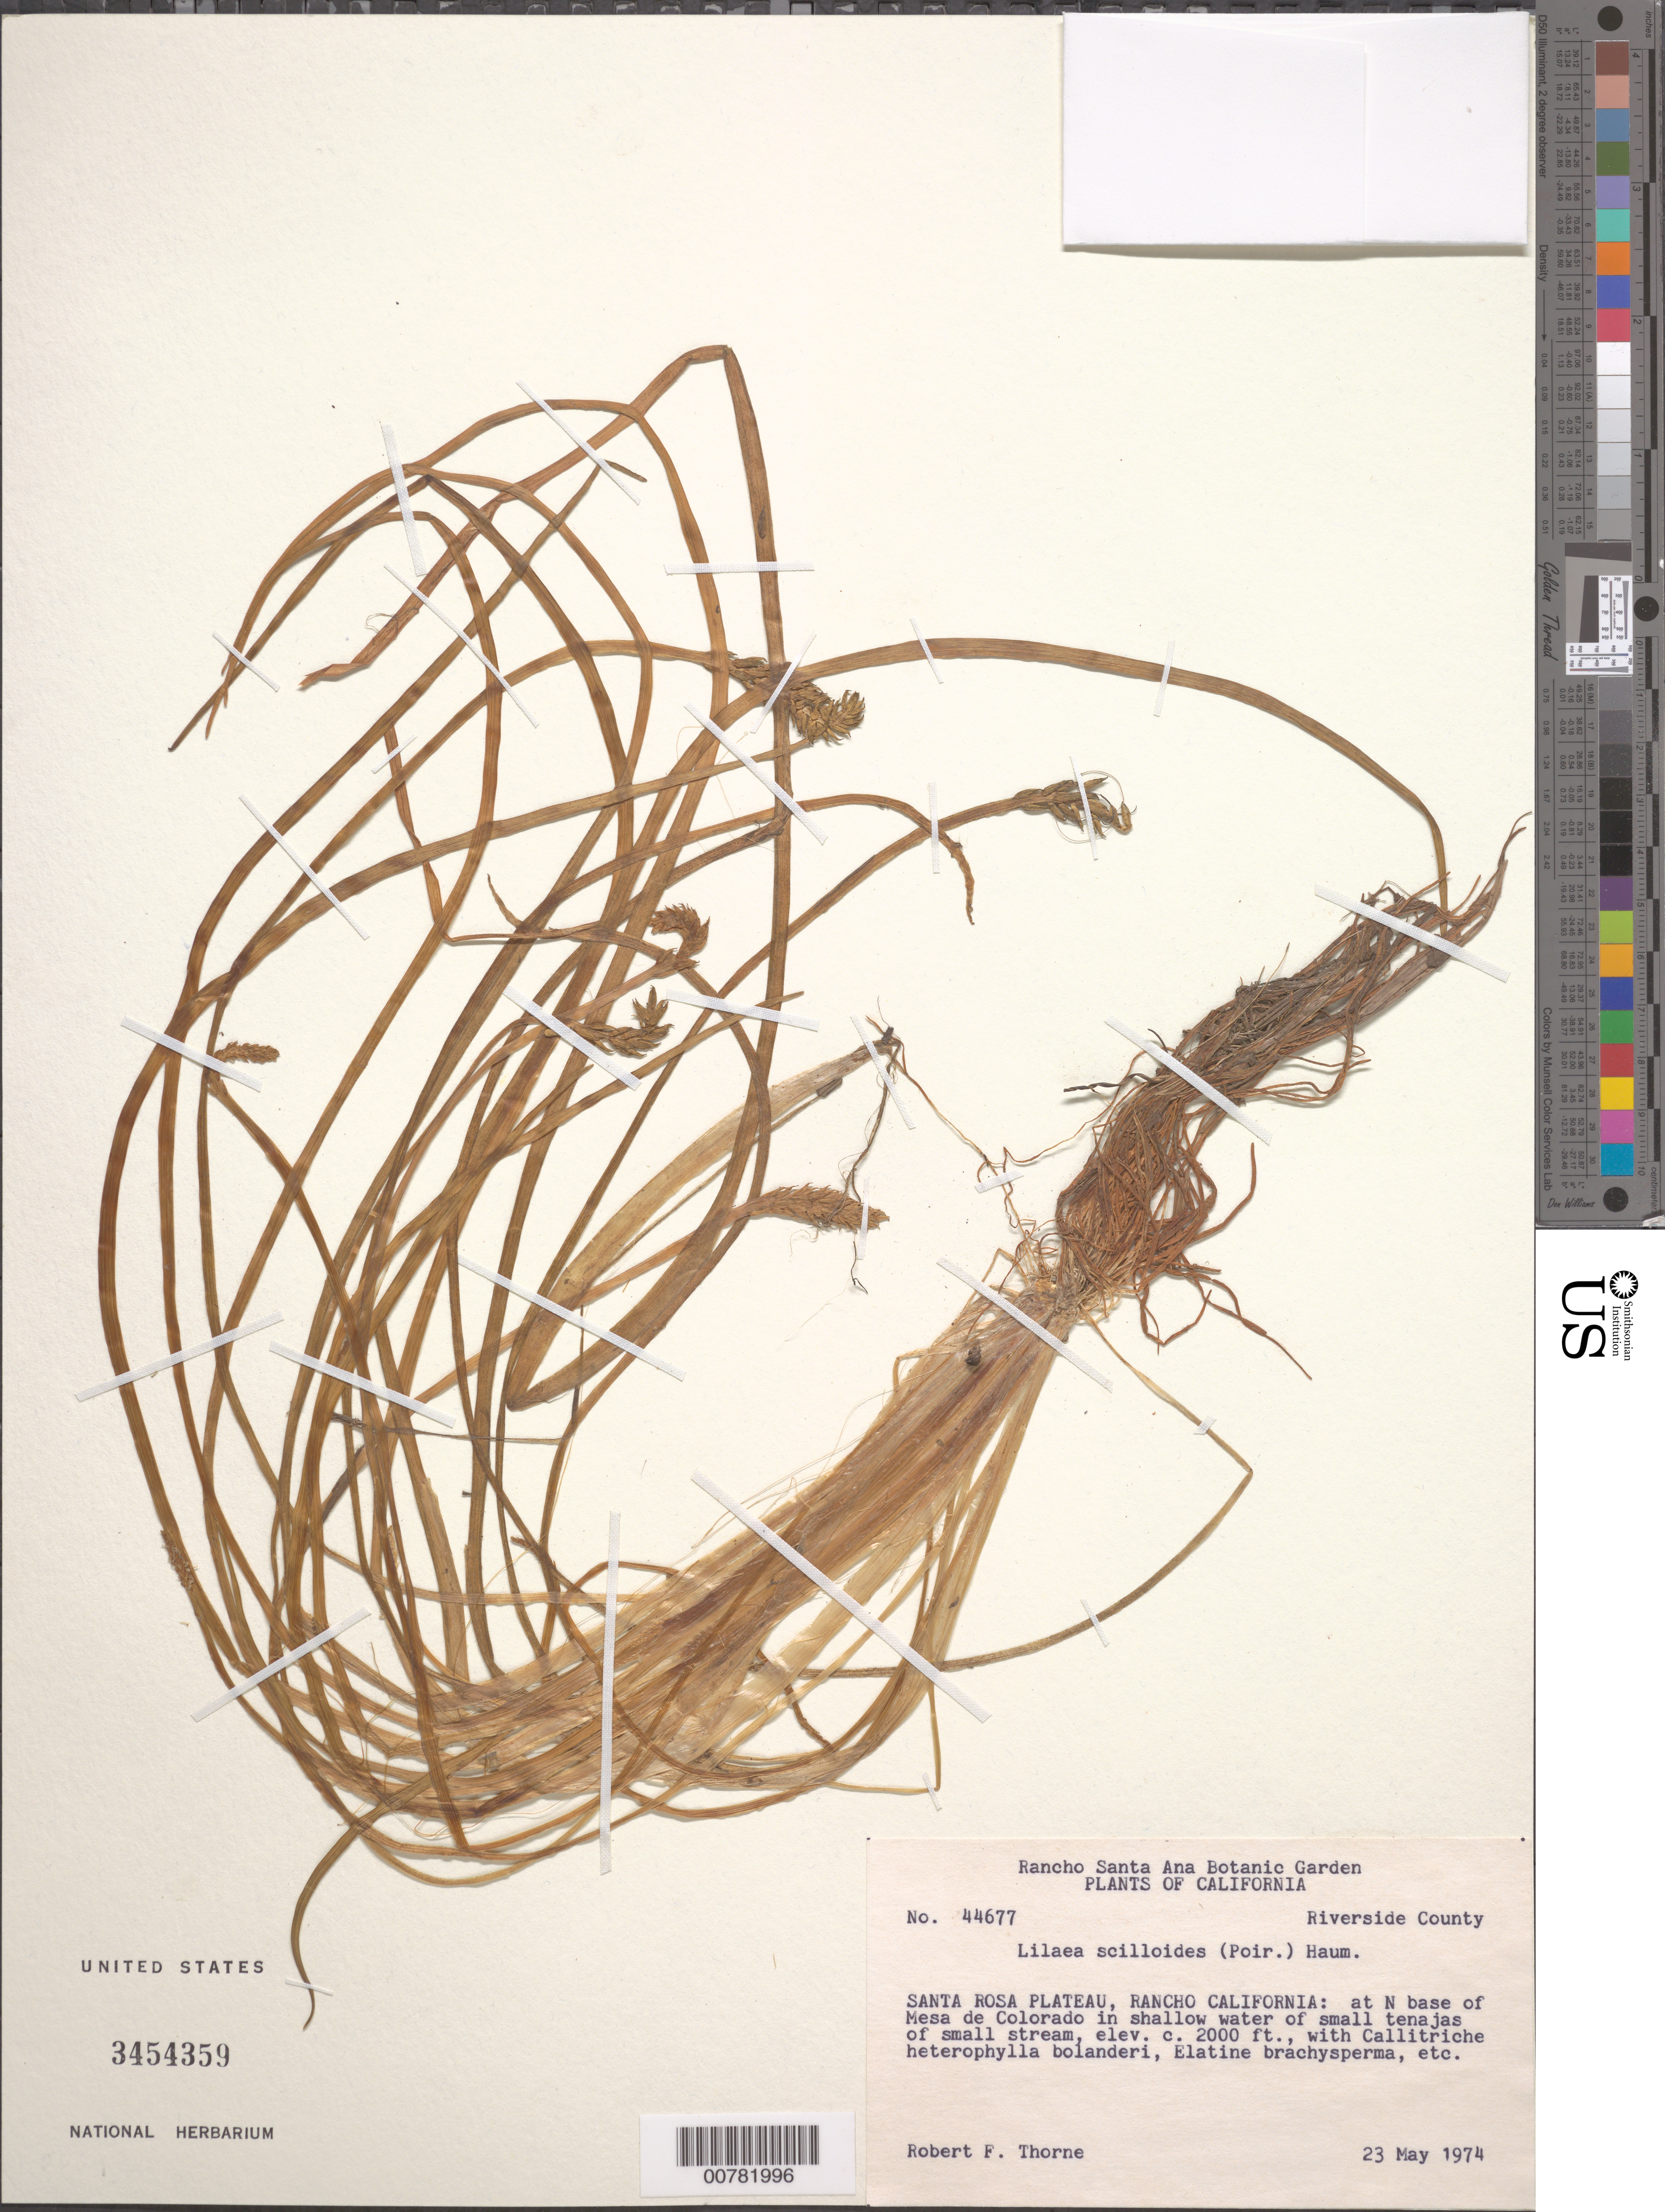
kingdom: Plantae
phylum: Tracheophyta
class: Liliopsida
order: Alismatales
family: Juncaginaceae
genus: Triglochin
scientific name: Triglochin scilloides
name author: (Poir.) Mering & Kadereit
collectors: R. F. Thorne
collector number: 44677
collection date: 1974-05-23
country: United States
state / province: California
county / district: Riverside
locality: Riverside County. Santa Rosa Plateau, Rancho California: at N base of Mesa de Colorado.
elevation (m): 610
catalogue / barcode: US 3454359